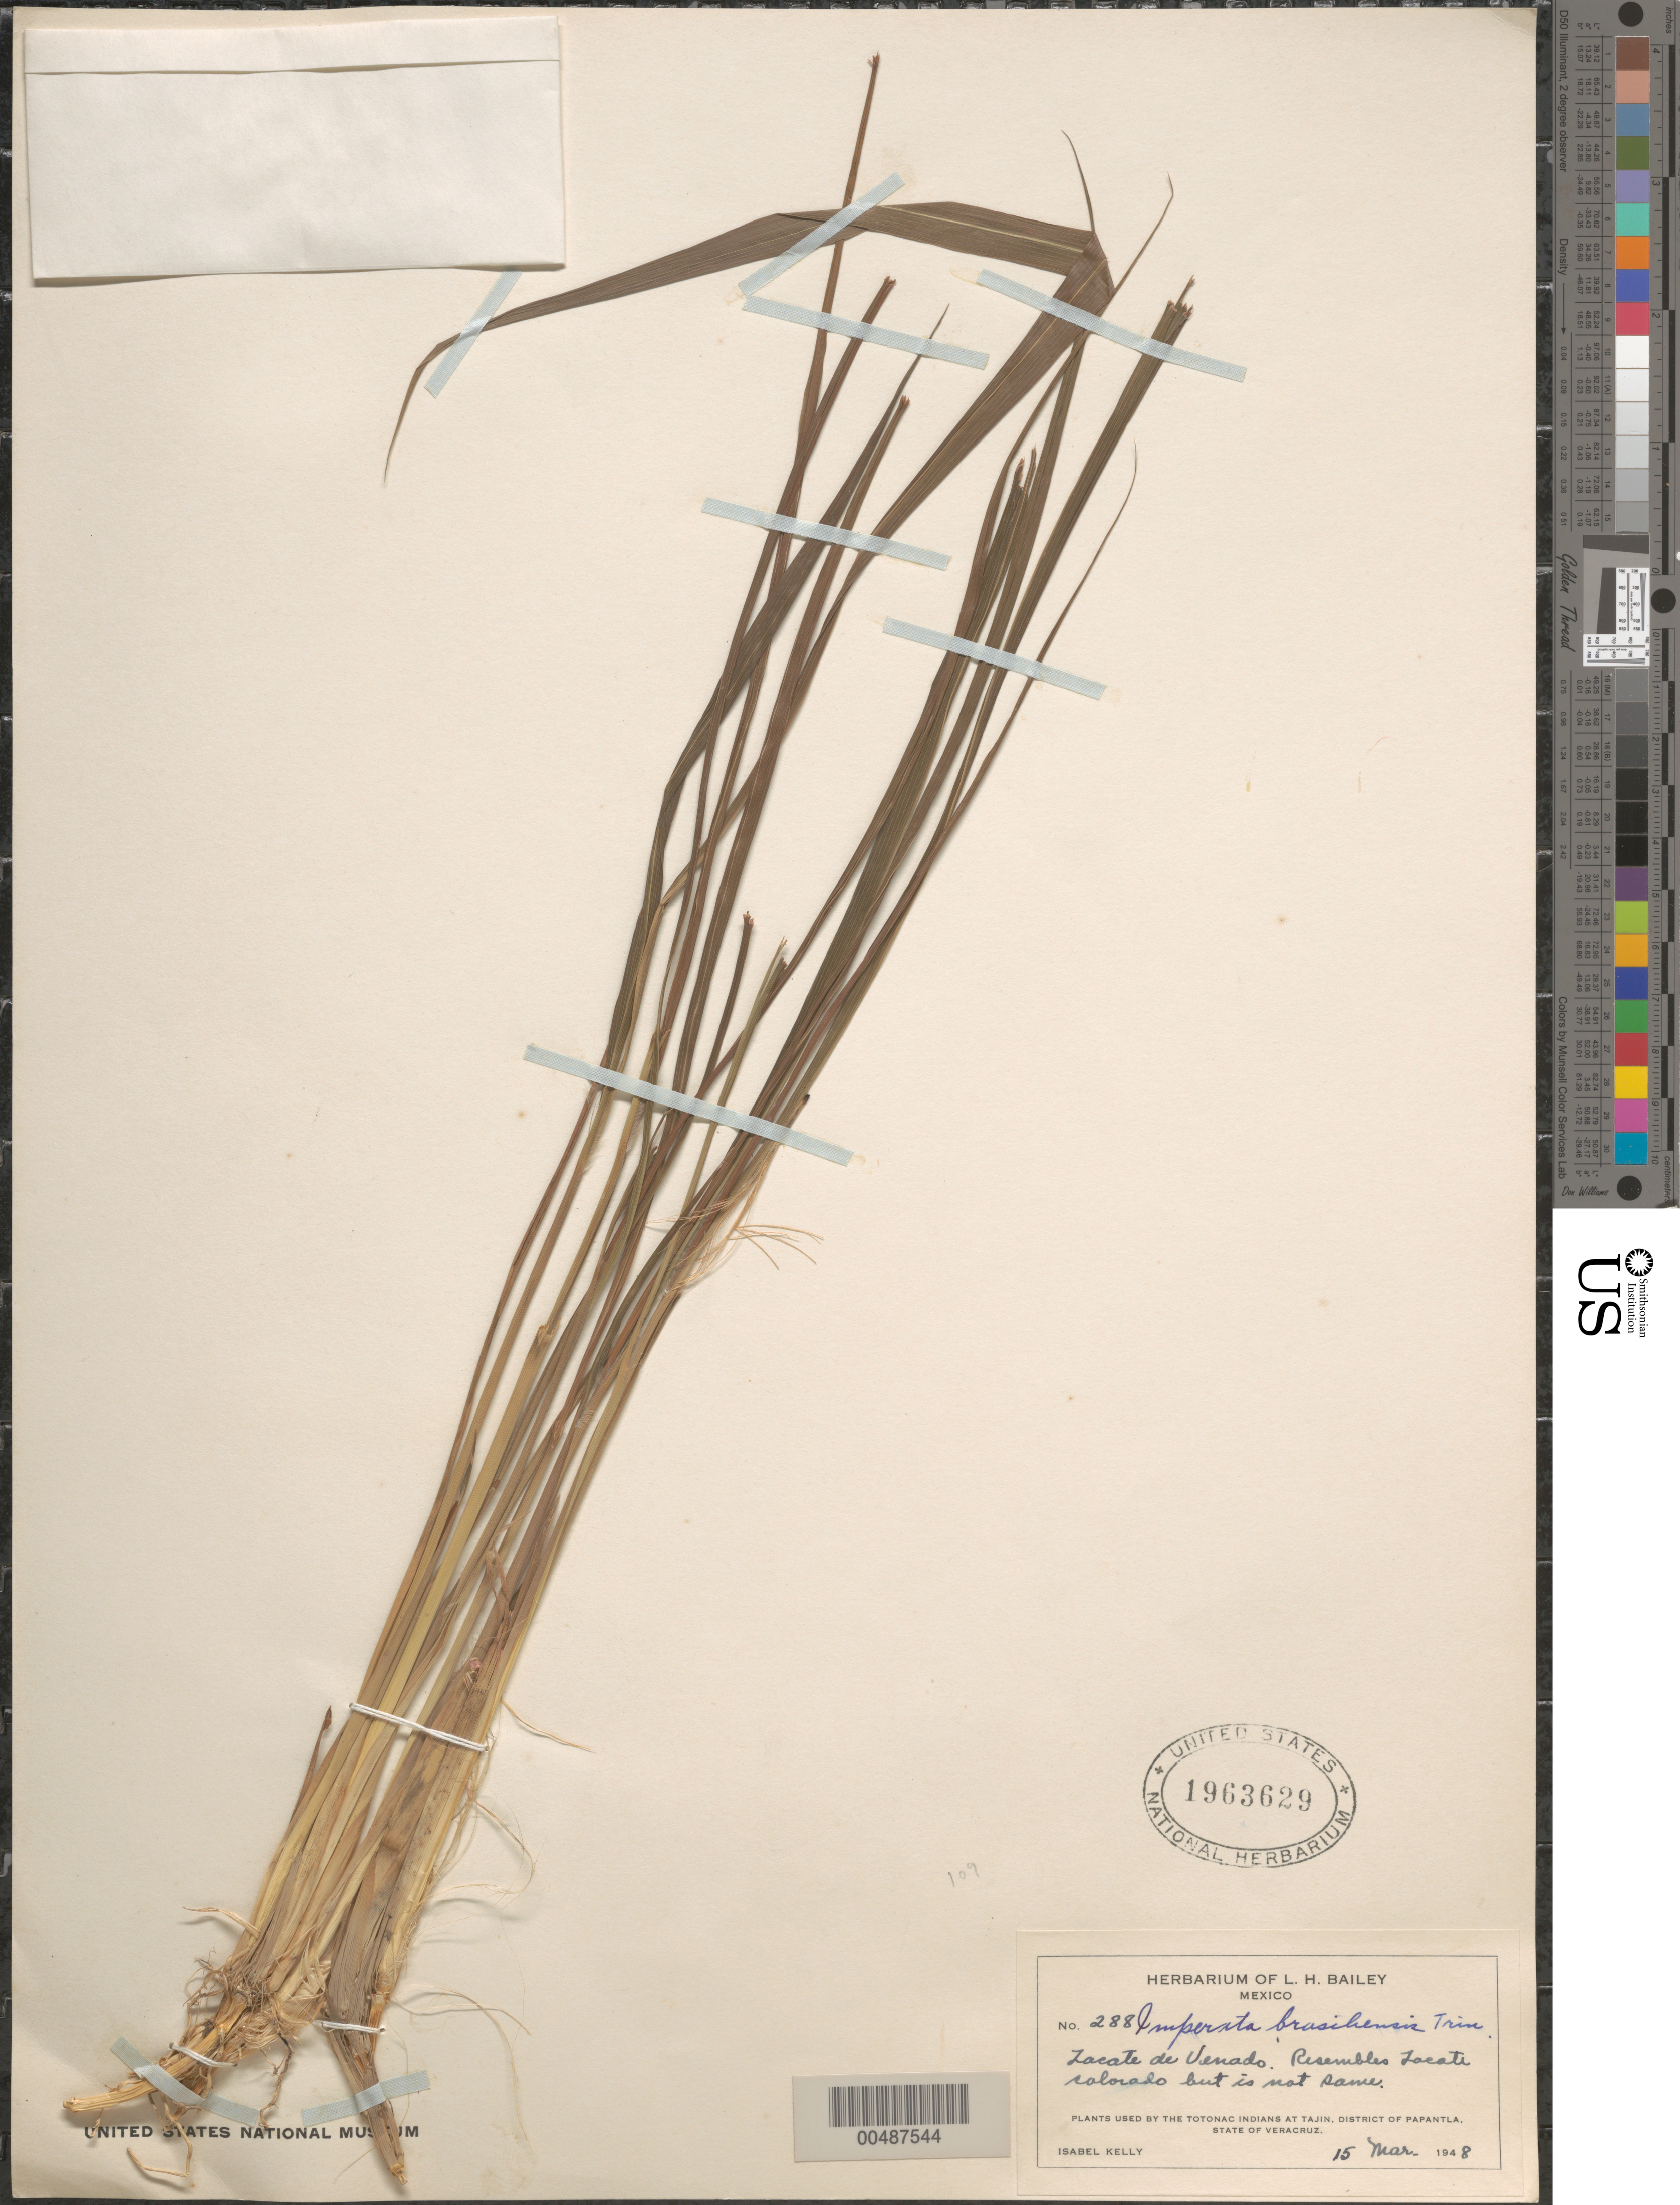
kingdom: Plantae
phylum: Tracheophyta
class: Liliopsida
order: Poales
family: Poaceae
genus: Imperata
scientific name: Imperata brasiliensis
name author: Trin.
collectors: I. Kelly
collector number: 288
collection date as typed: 15 Mar 1948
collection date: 1948-03-15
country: Mexico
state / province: Veracruz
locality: At Tajin, Dist of Papantla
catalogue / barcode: US 1963629